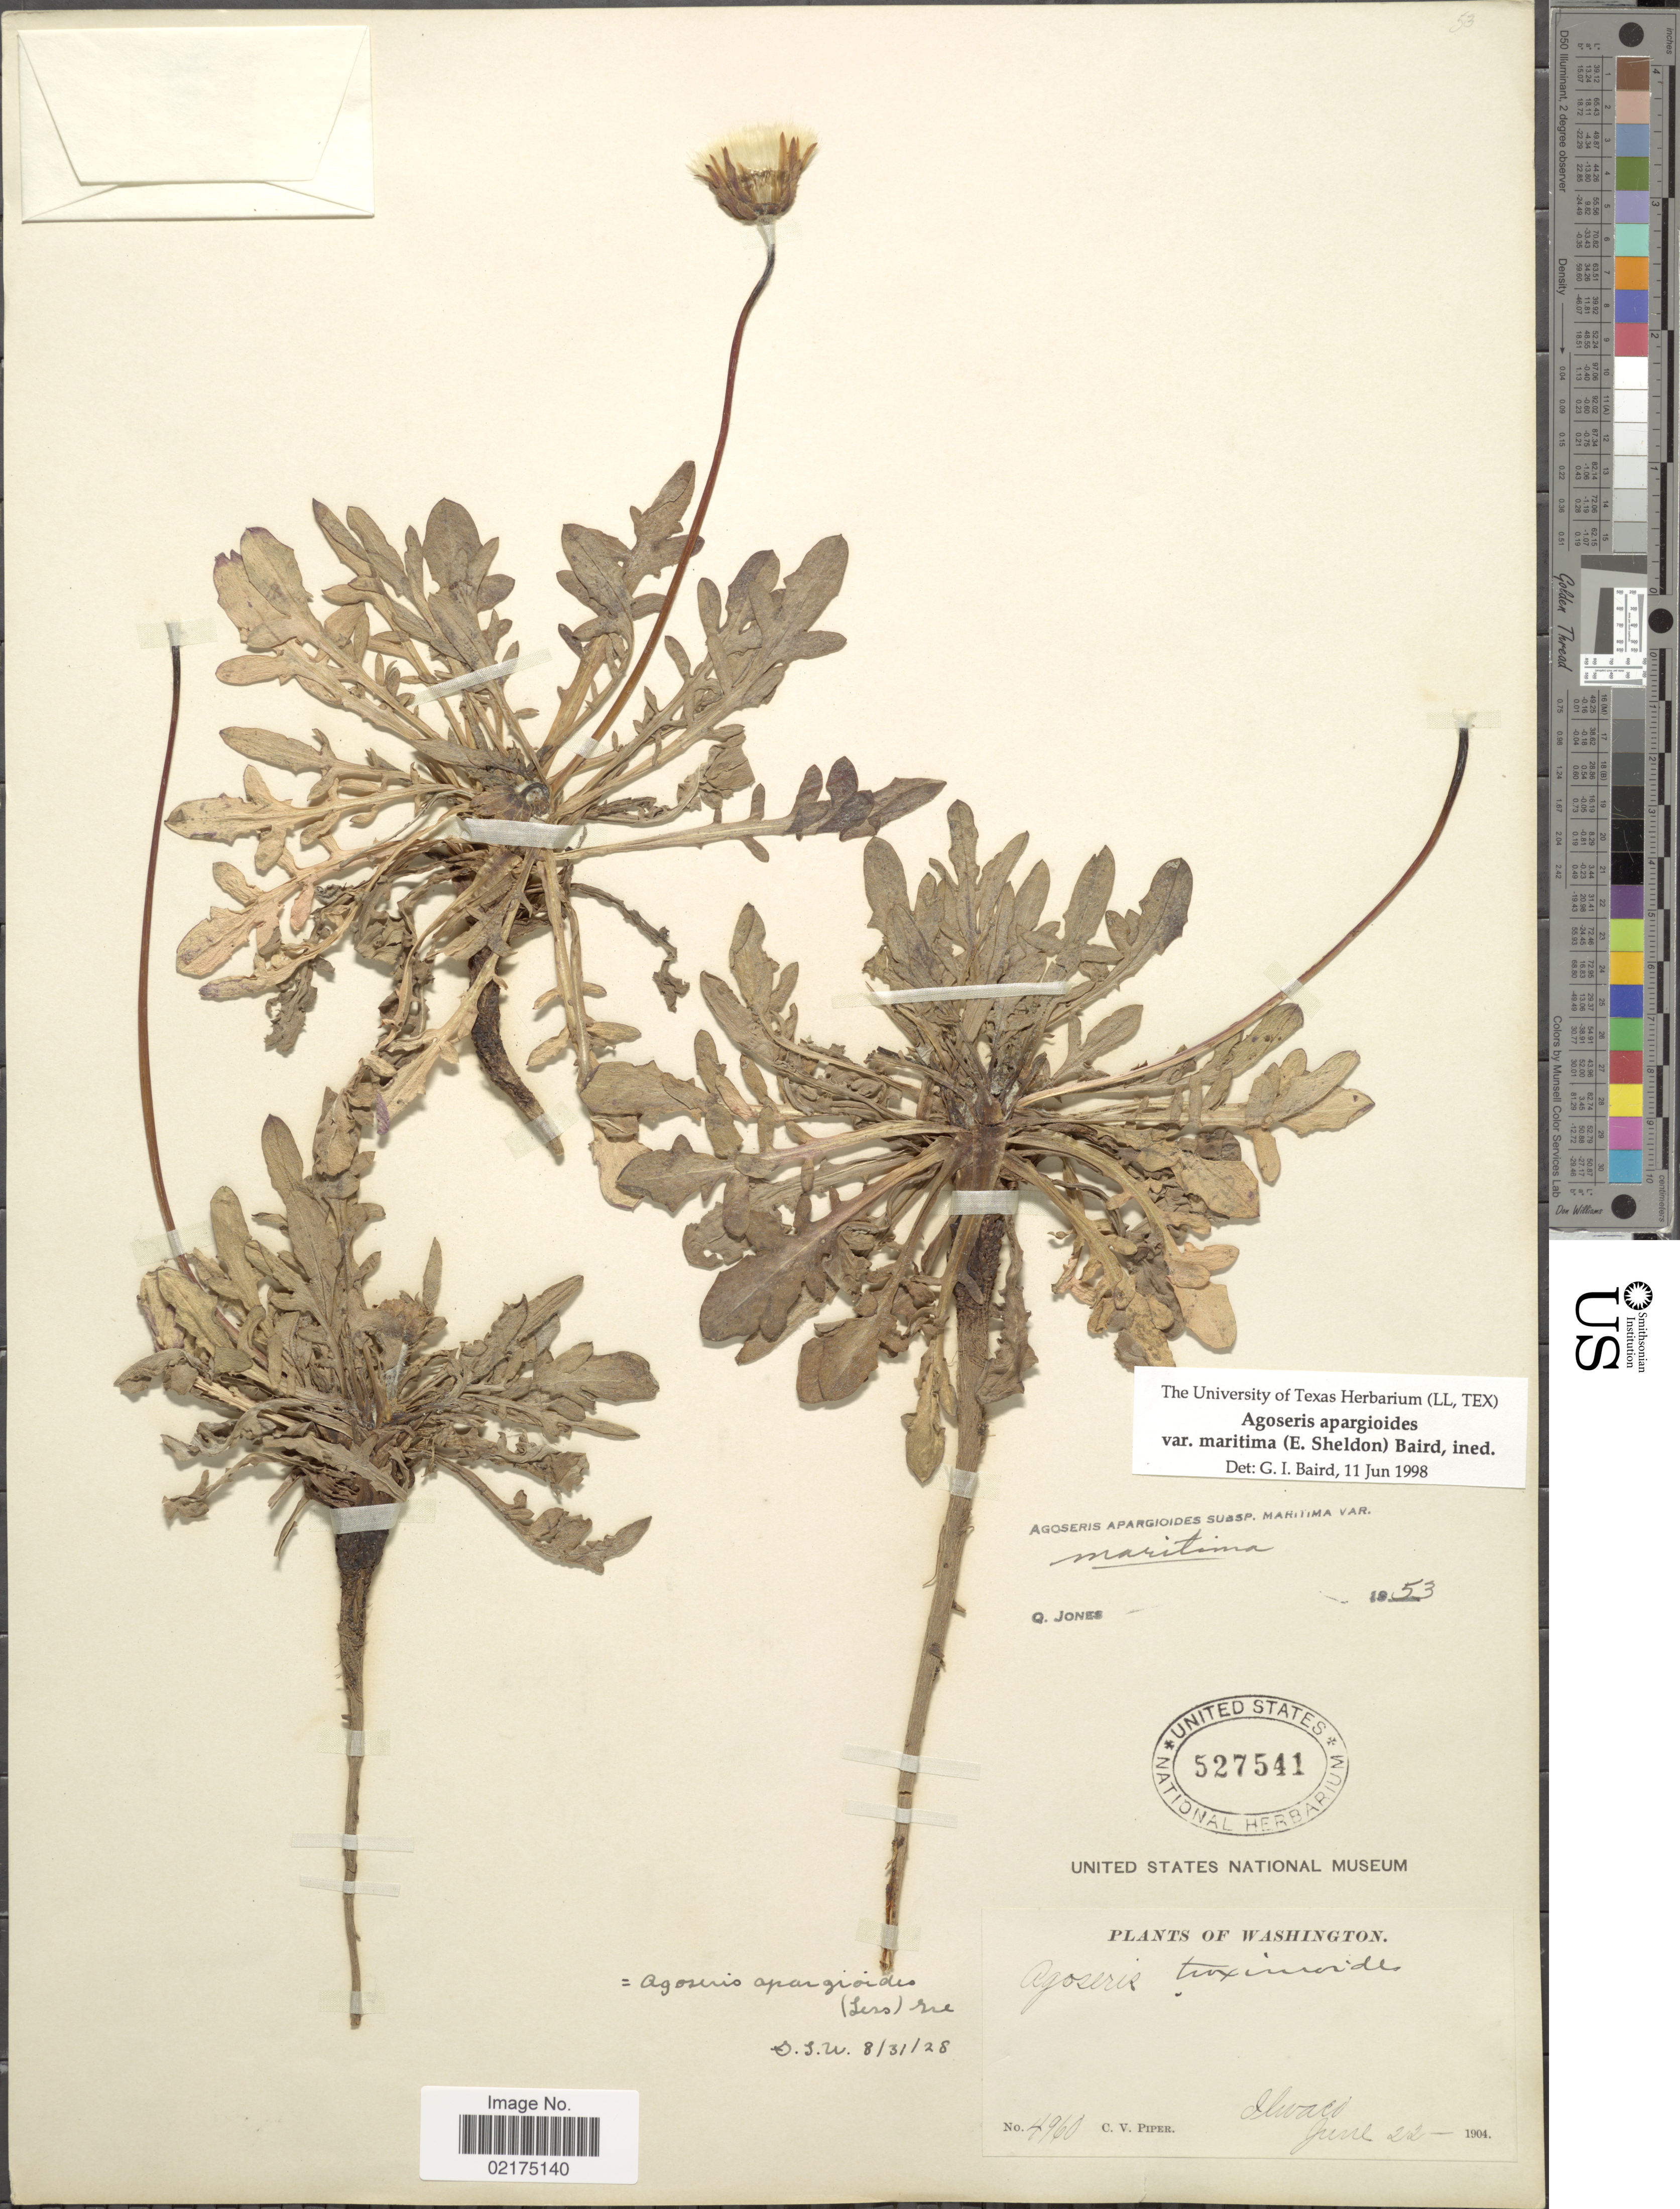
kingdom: Plantae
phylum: Tracheophyta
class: Magnoliopsida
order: Asterales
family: Asteraceae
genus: Agoseris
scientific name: Agoseris apargioides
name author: (Less.) Greene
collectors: C. V. Piper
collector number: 4960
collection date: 1904-06-22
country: United States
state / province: Washington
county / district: Pacific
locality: Ilwaco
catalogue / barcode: US 527541